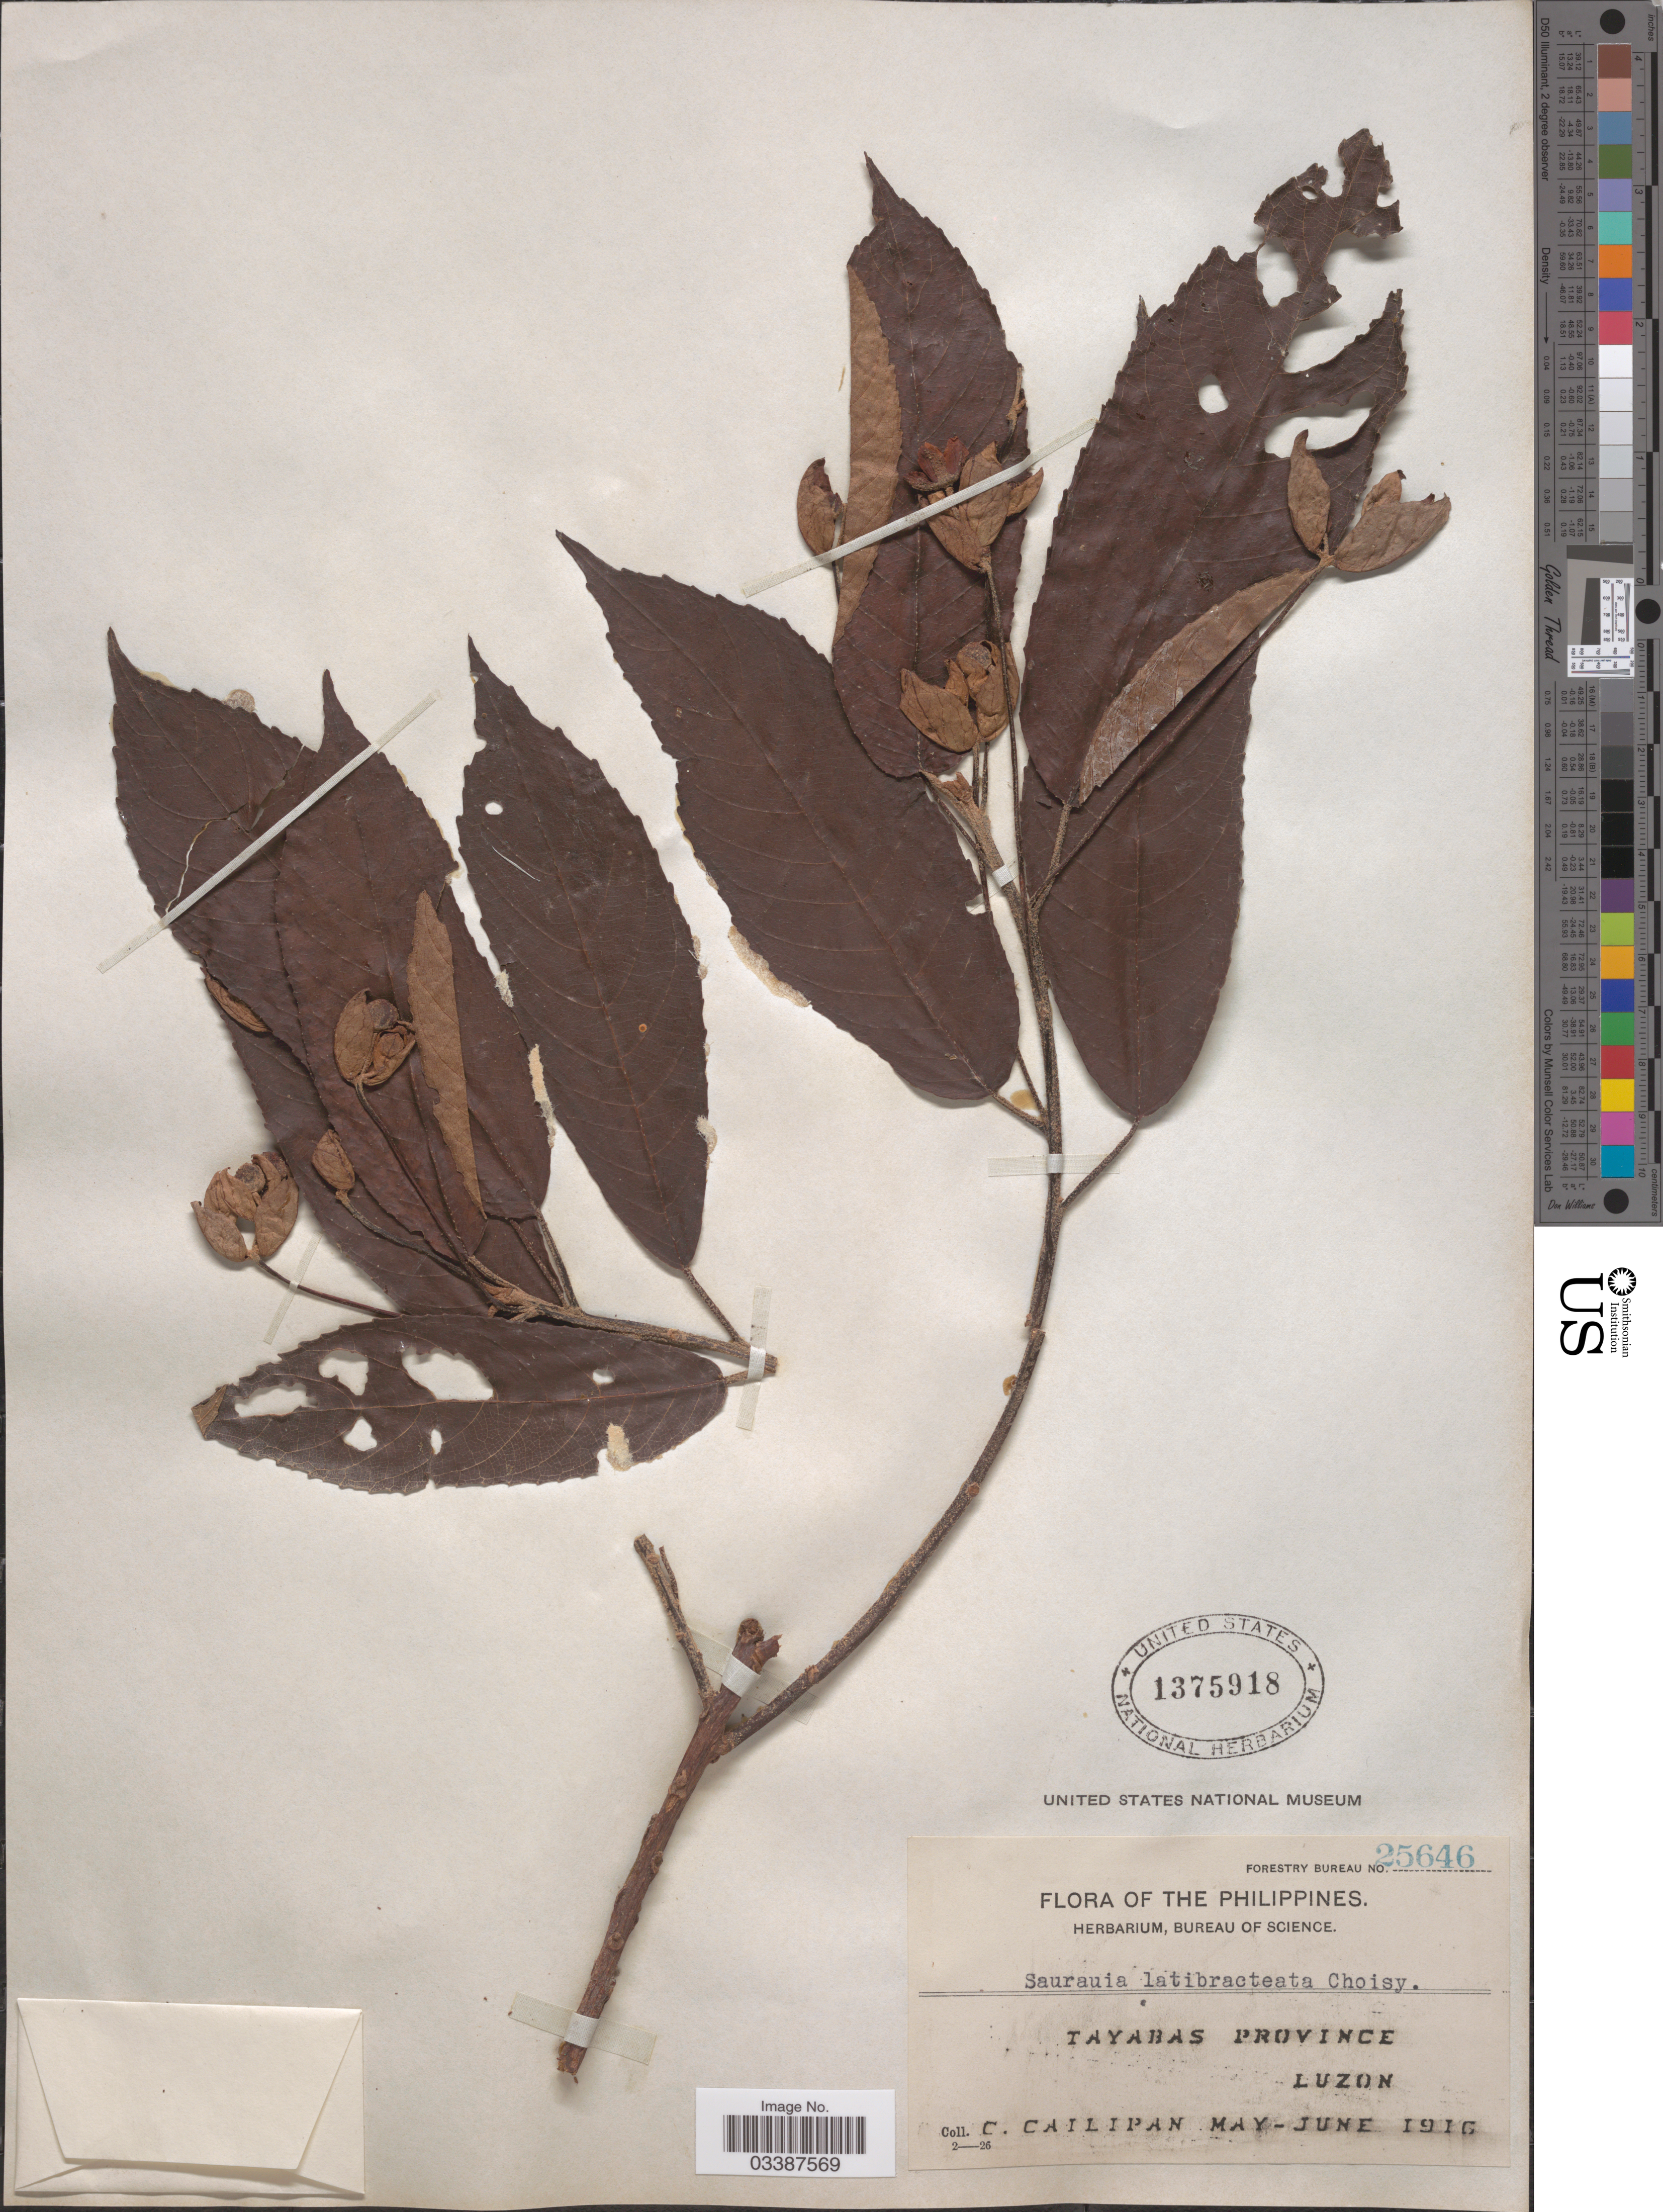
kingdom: Plantae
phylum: Tracheophyta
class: Magnoliopsida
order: Ericales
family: Actinidiaceae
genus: Saurauia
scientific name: Saurauia latibracteata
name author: Choisy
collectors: C. Cailipan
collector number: Forestry Bureau 25646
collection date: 1916-05/1916-06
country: Philippines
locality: Tayabas Province, Luzon.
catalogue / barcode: US 1375918